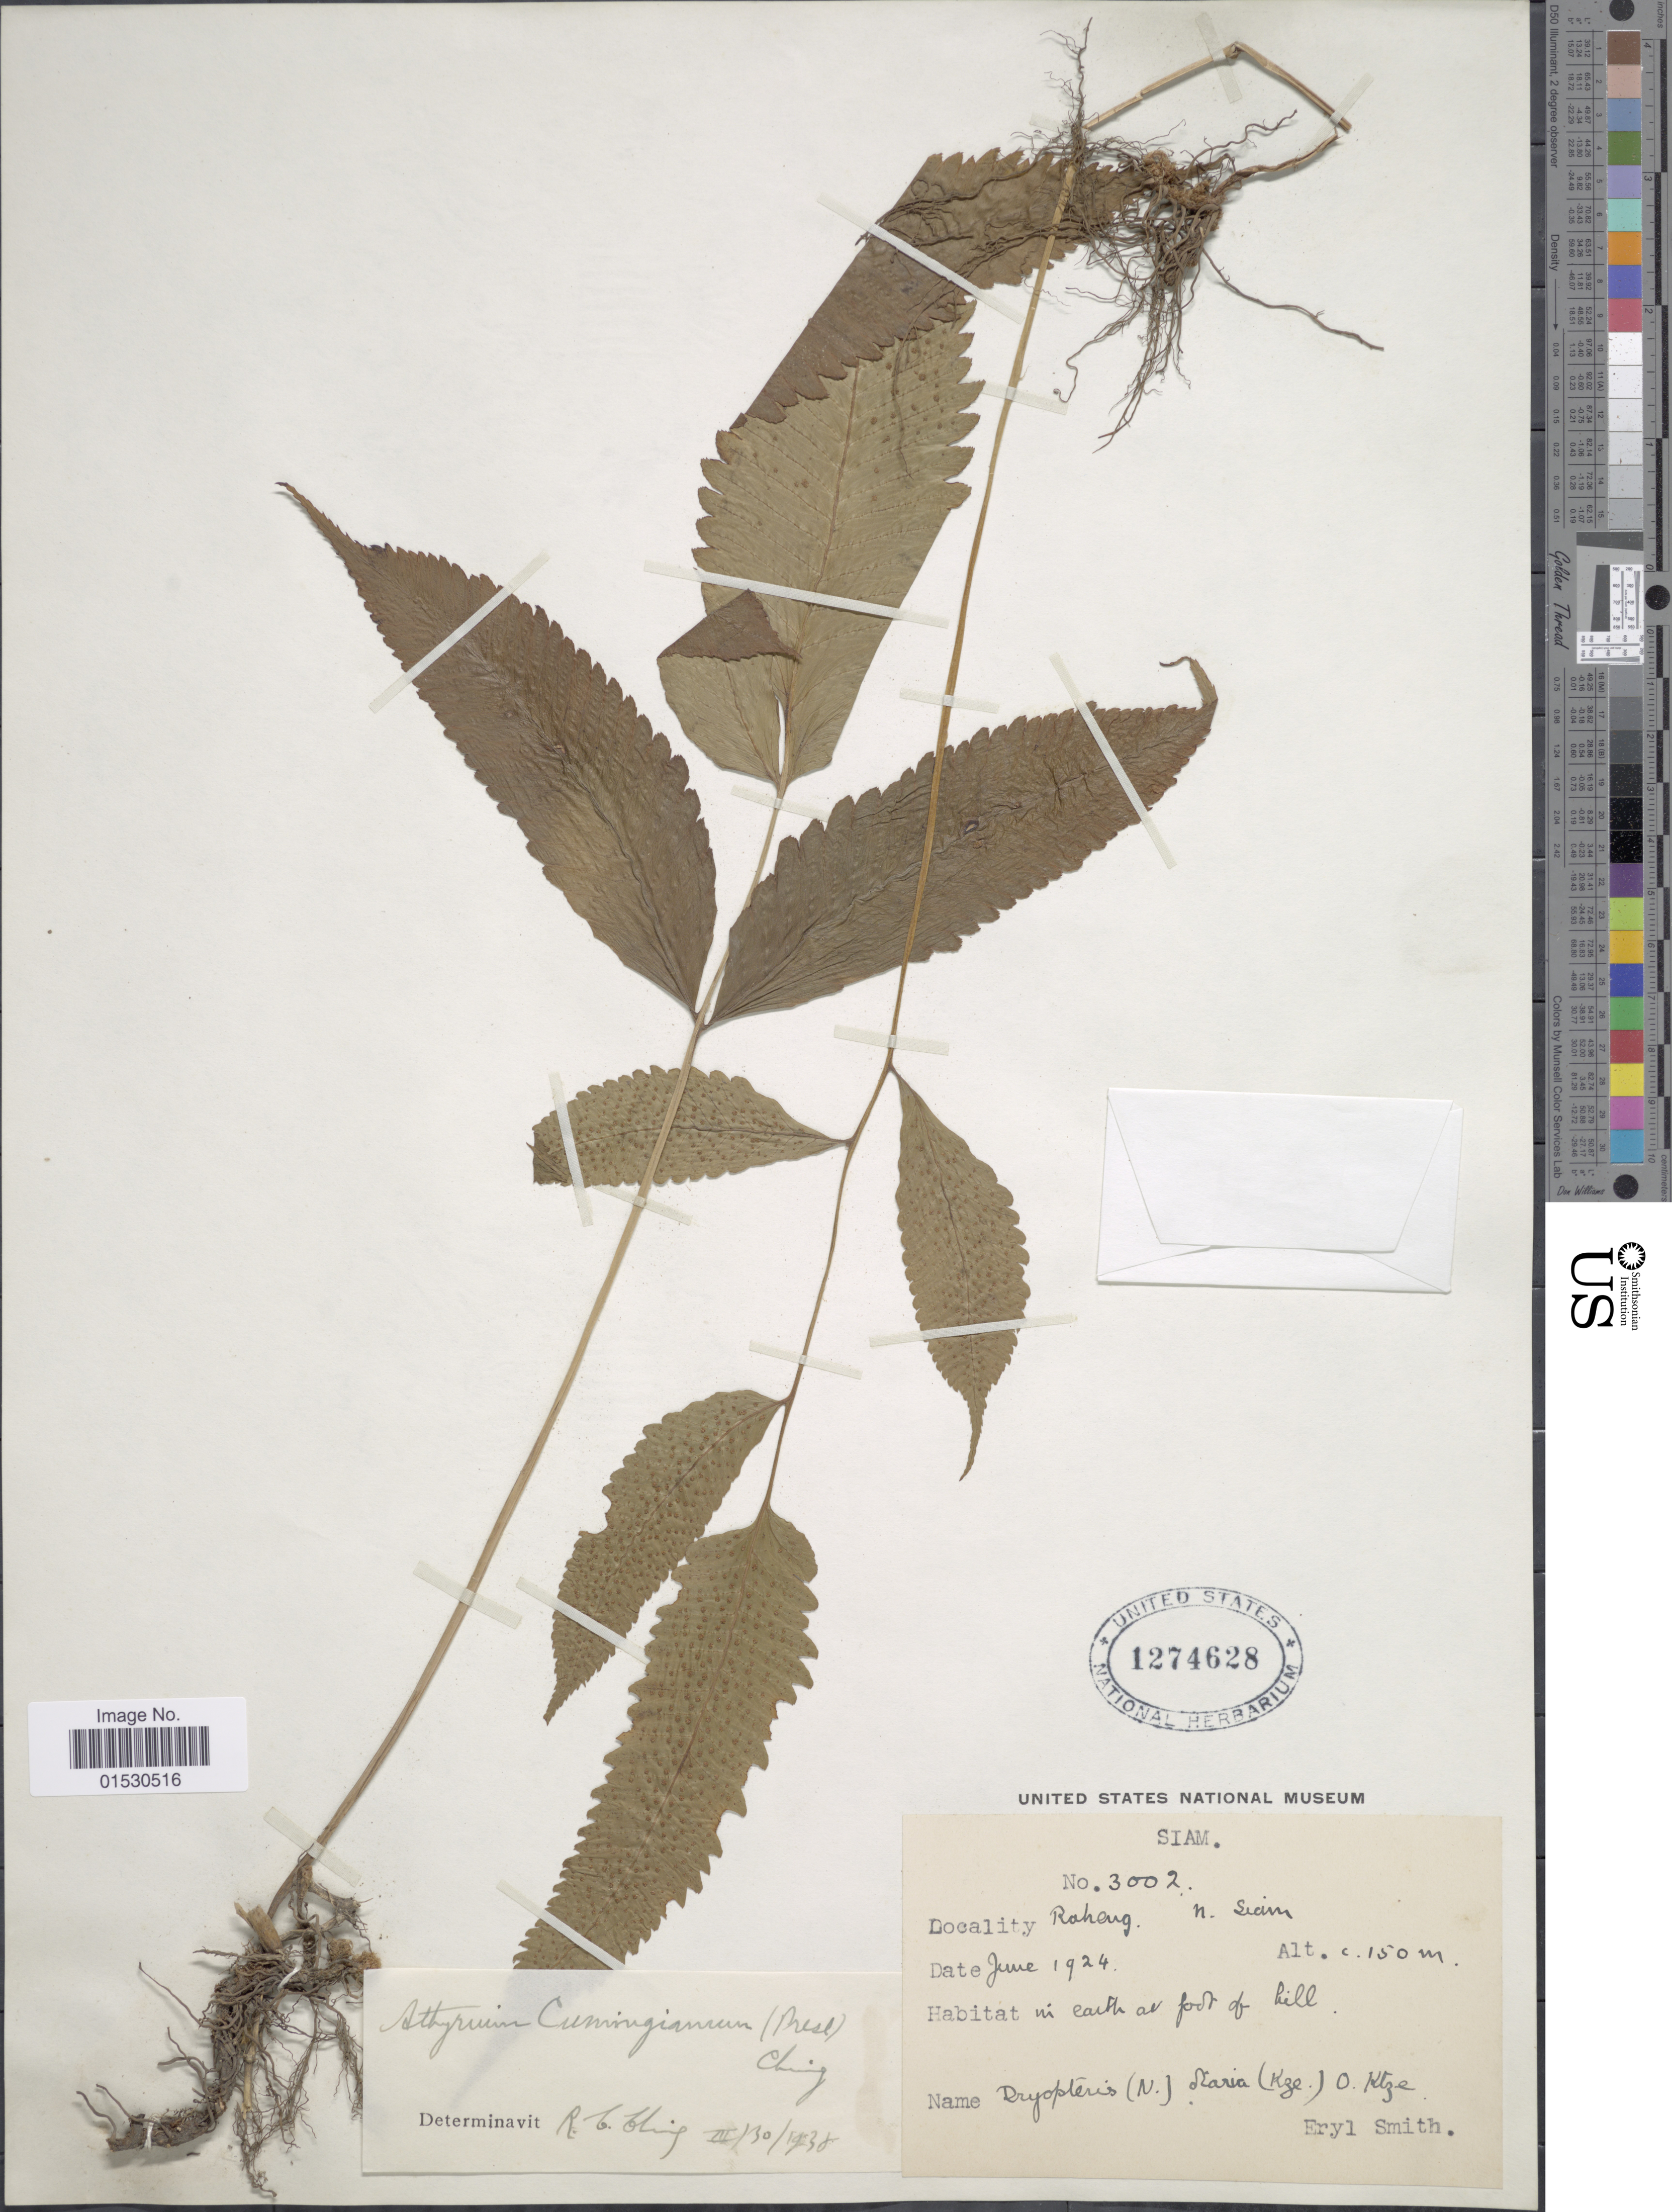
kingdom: Plantae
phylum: Tracheophyta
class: Polypodiopsida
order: Polypodiales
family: Athyriaceae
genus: Athyrium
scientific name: Athyrium cumingianum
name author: (C. Presl)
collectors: C. E. Smith Jr.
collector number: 3002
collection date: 1924-06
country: Thailand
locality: N. Siam, Rahang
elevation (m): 150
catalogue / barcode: US 1274628